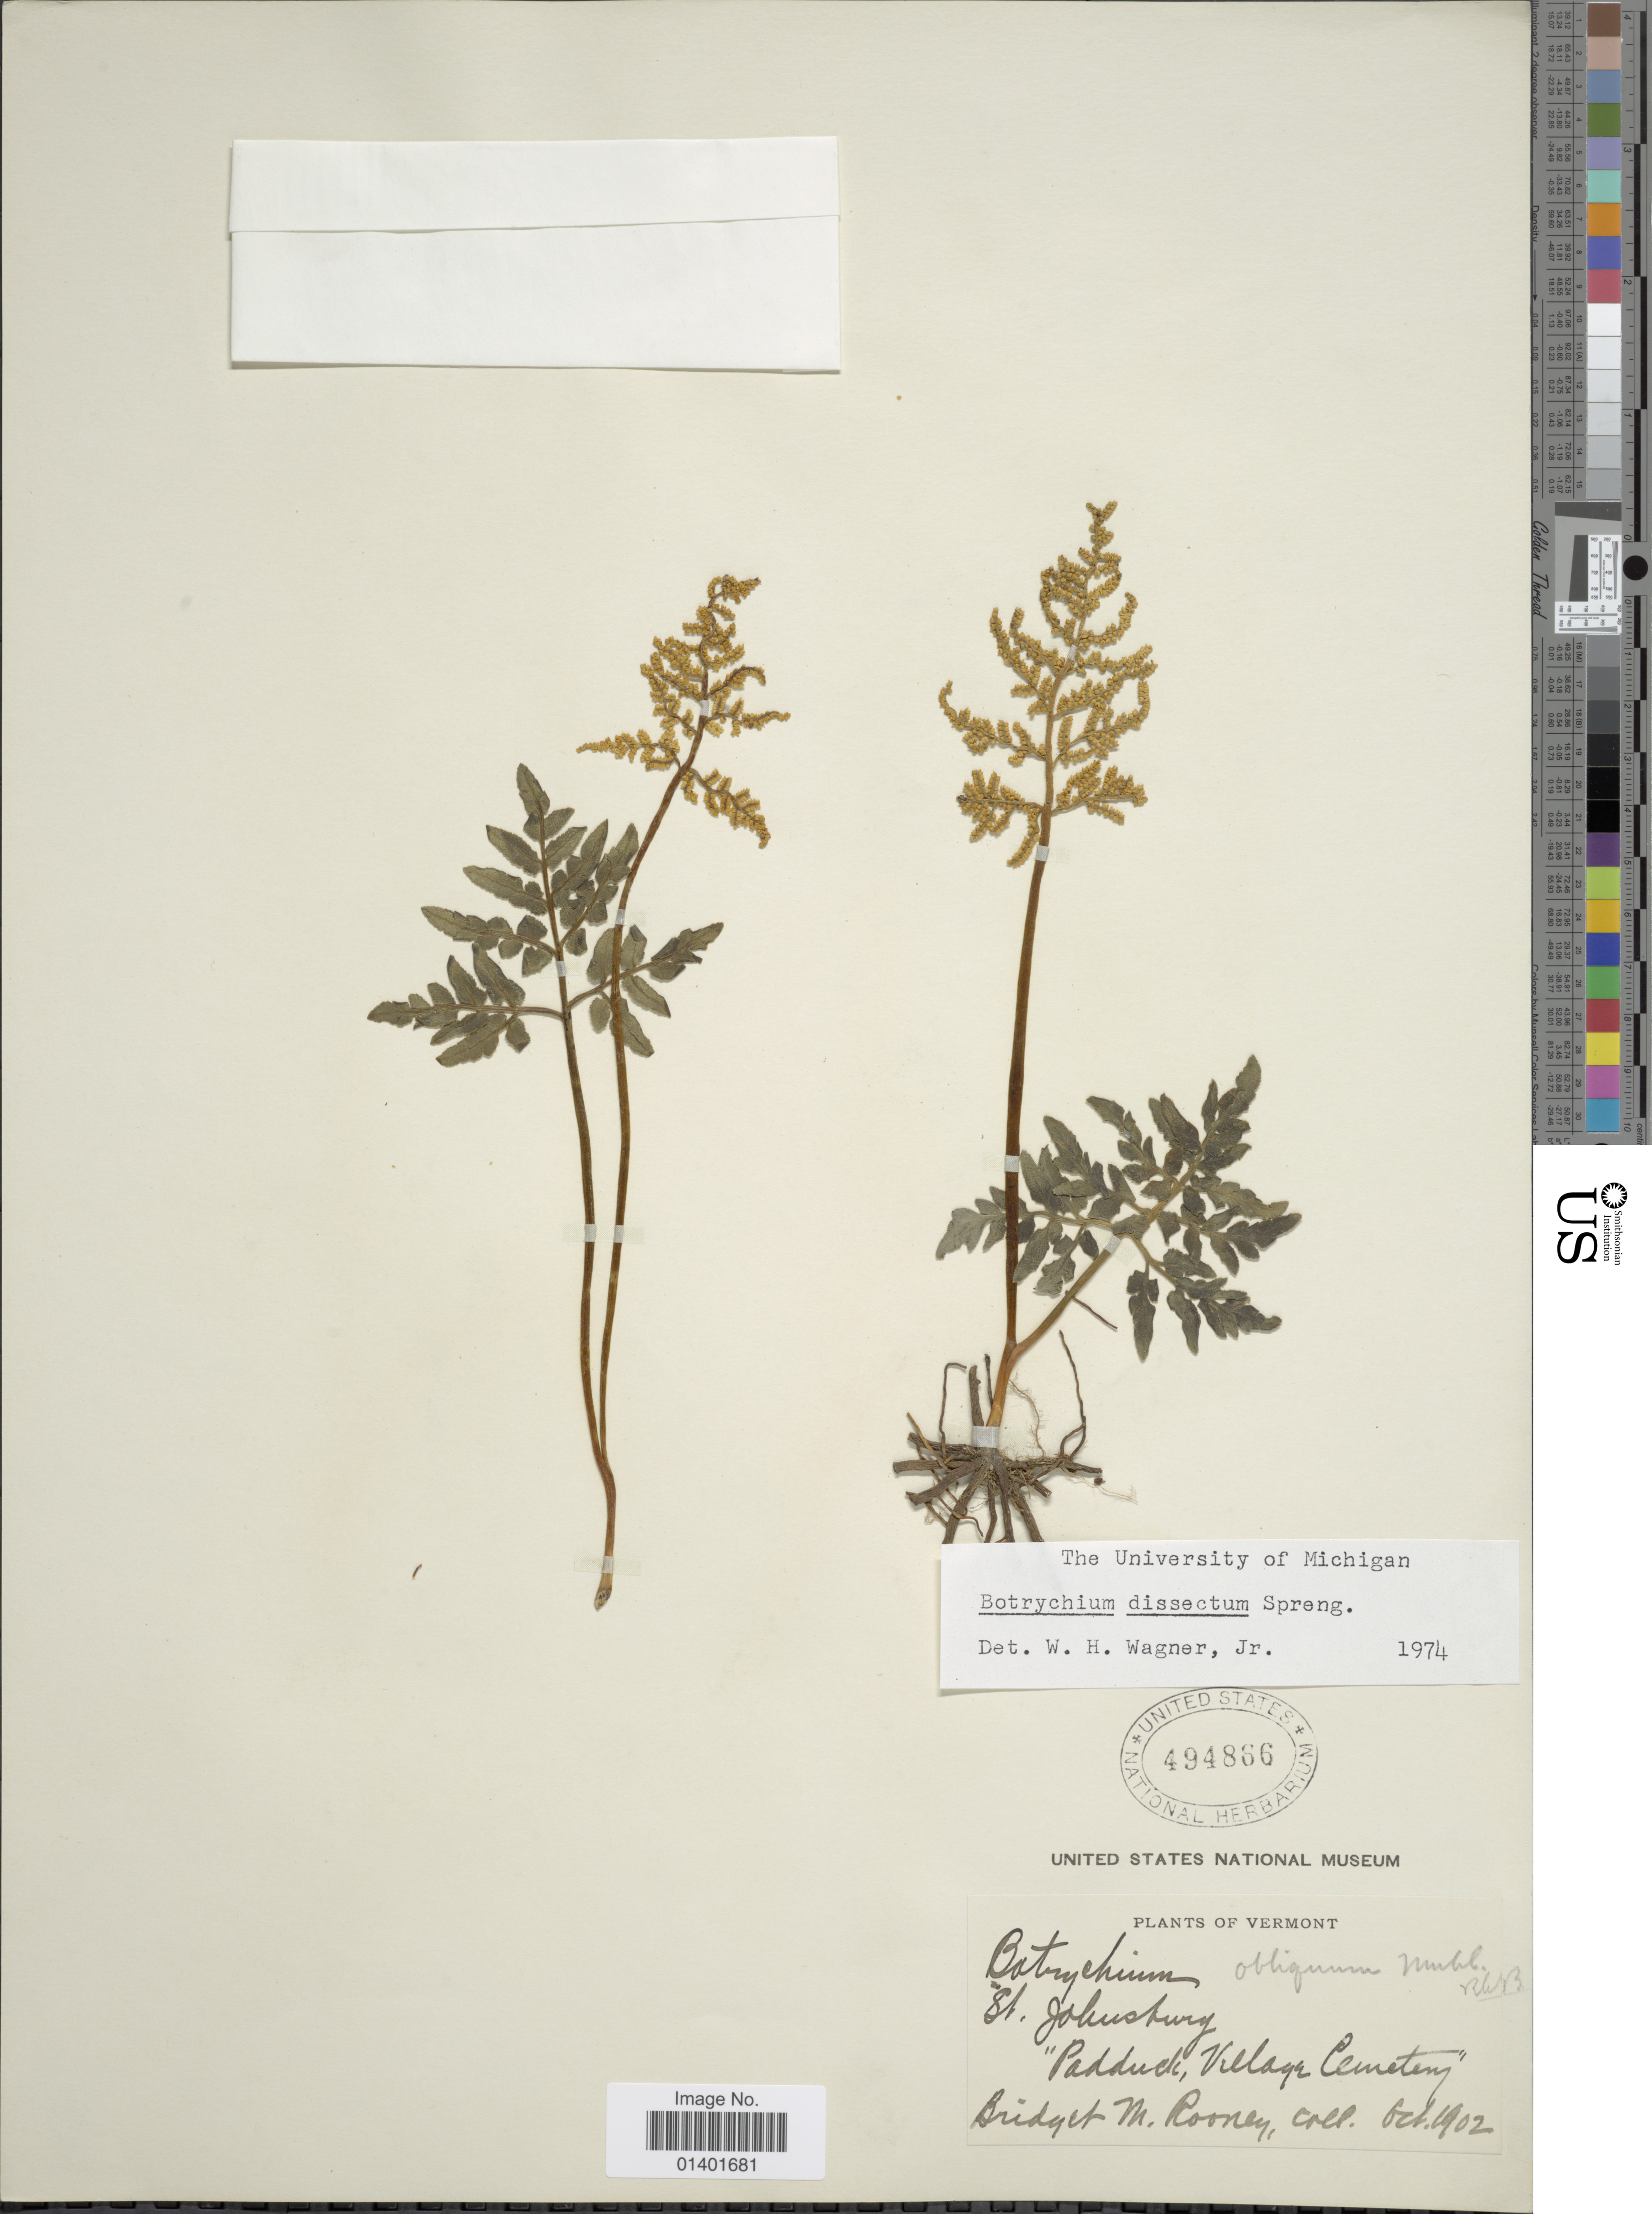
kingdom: Plantae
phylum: Tracheophyta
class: Polypodiopsida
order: Ophioglossales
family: Ophioglossaceae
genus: Botrychium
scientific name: Botrychium dissectum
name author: Spreng.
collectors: B. Rooney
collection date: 1902-10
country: United States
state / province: Vermont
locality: St. Johnsburg, Padduck, Village Cemetery.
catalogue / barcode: US 494866